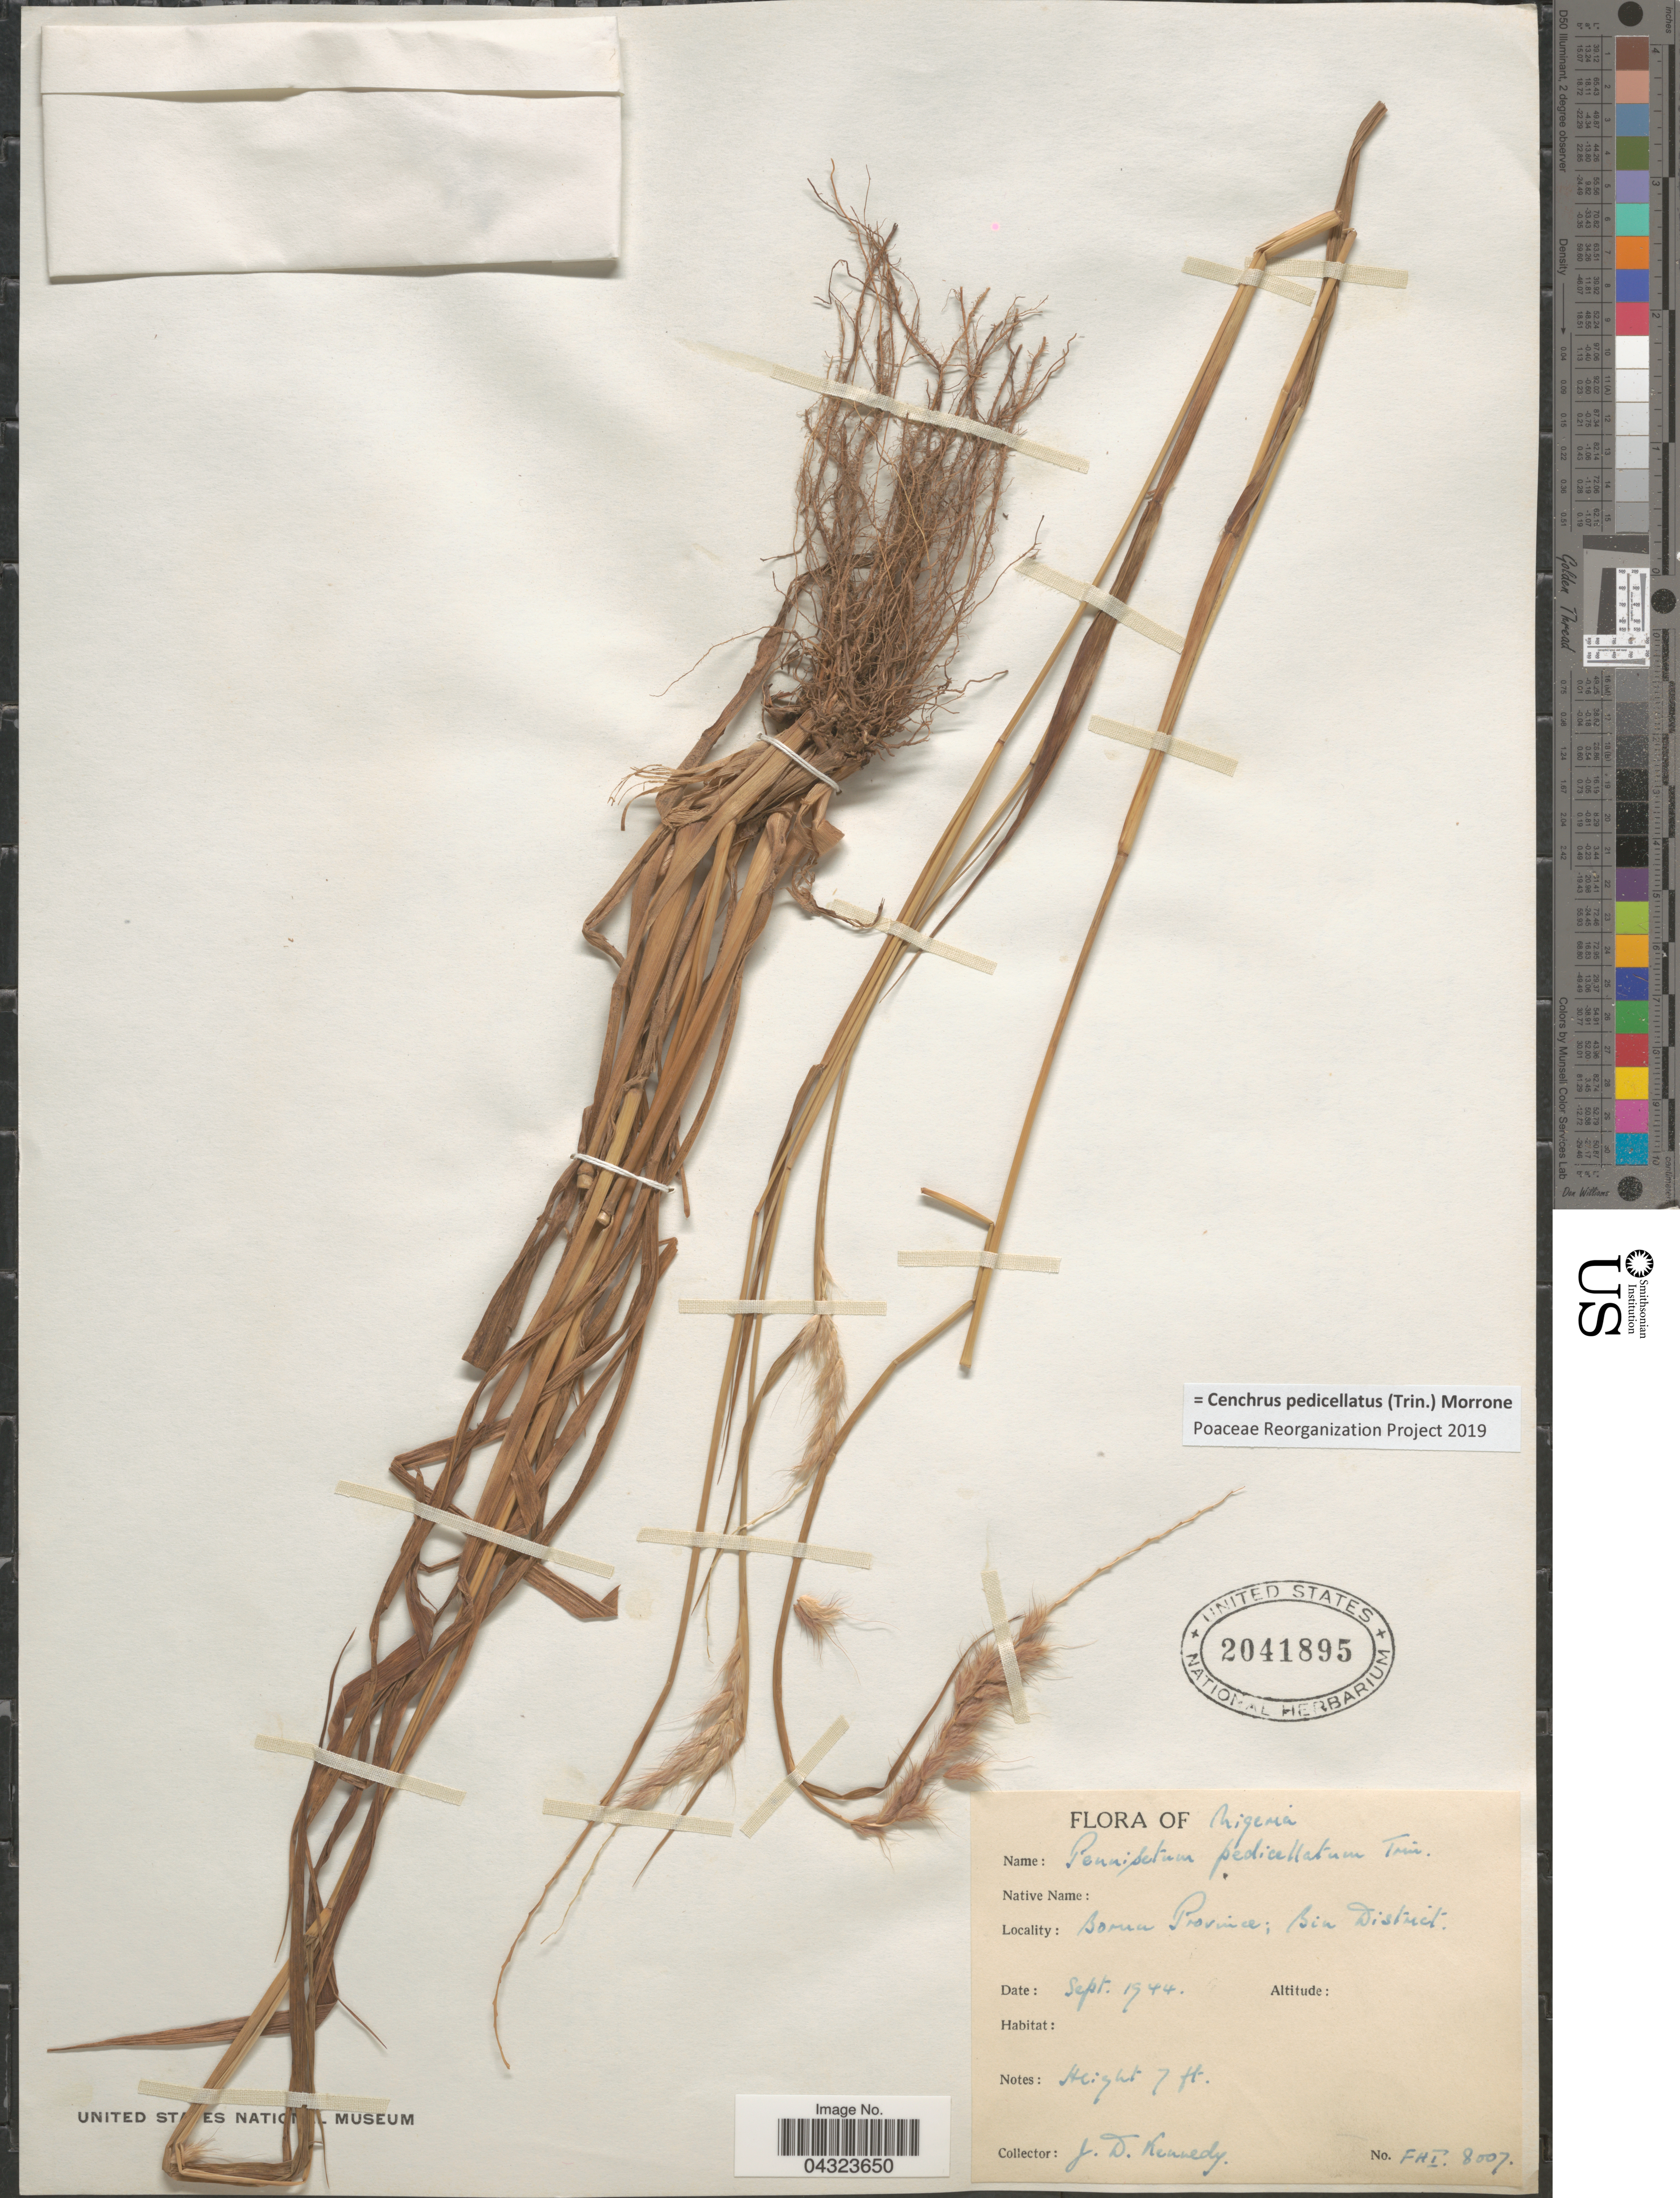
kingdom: Plantae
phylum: Tracheophyta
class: Liliopsida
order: Poales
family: Poaceae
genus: Cenchrus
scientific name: Cenchrus pedicellatus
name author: (Trin.) Morrone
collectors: J. D. Kennedy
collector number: FHI8507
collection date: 1944-09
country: Nigeria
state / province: Borno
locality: Bin District.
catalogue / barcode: US 2041895